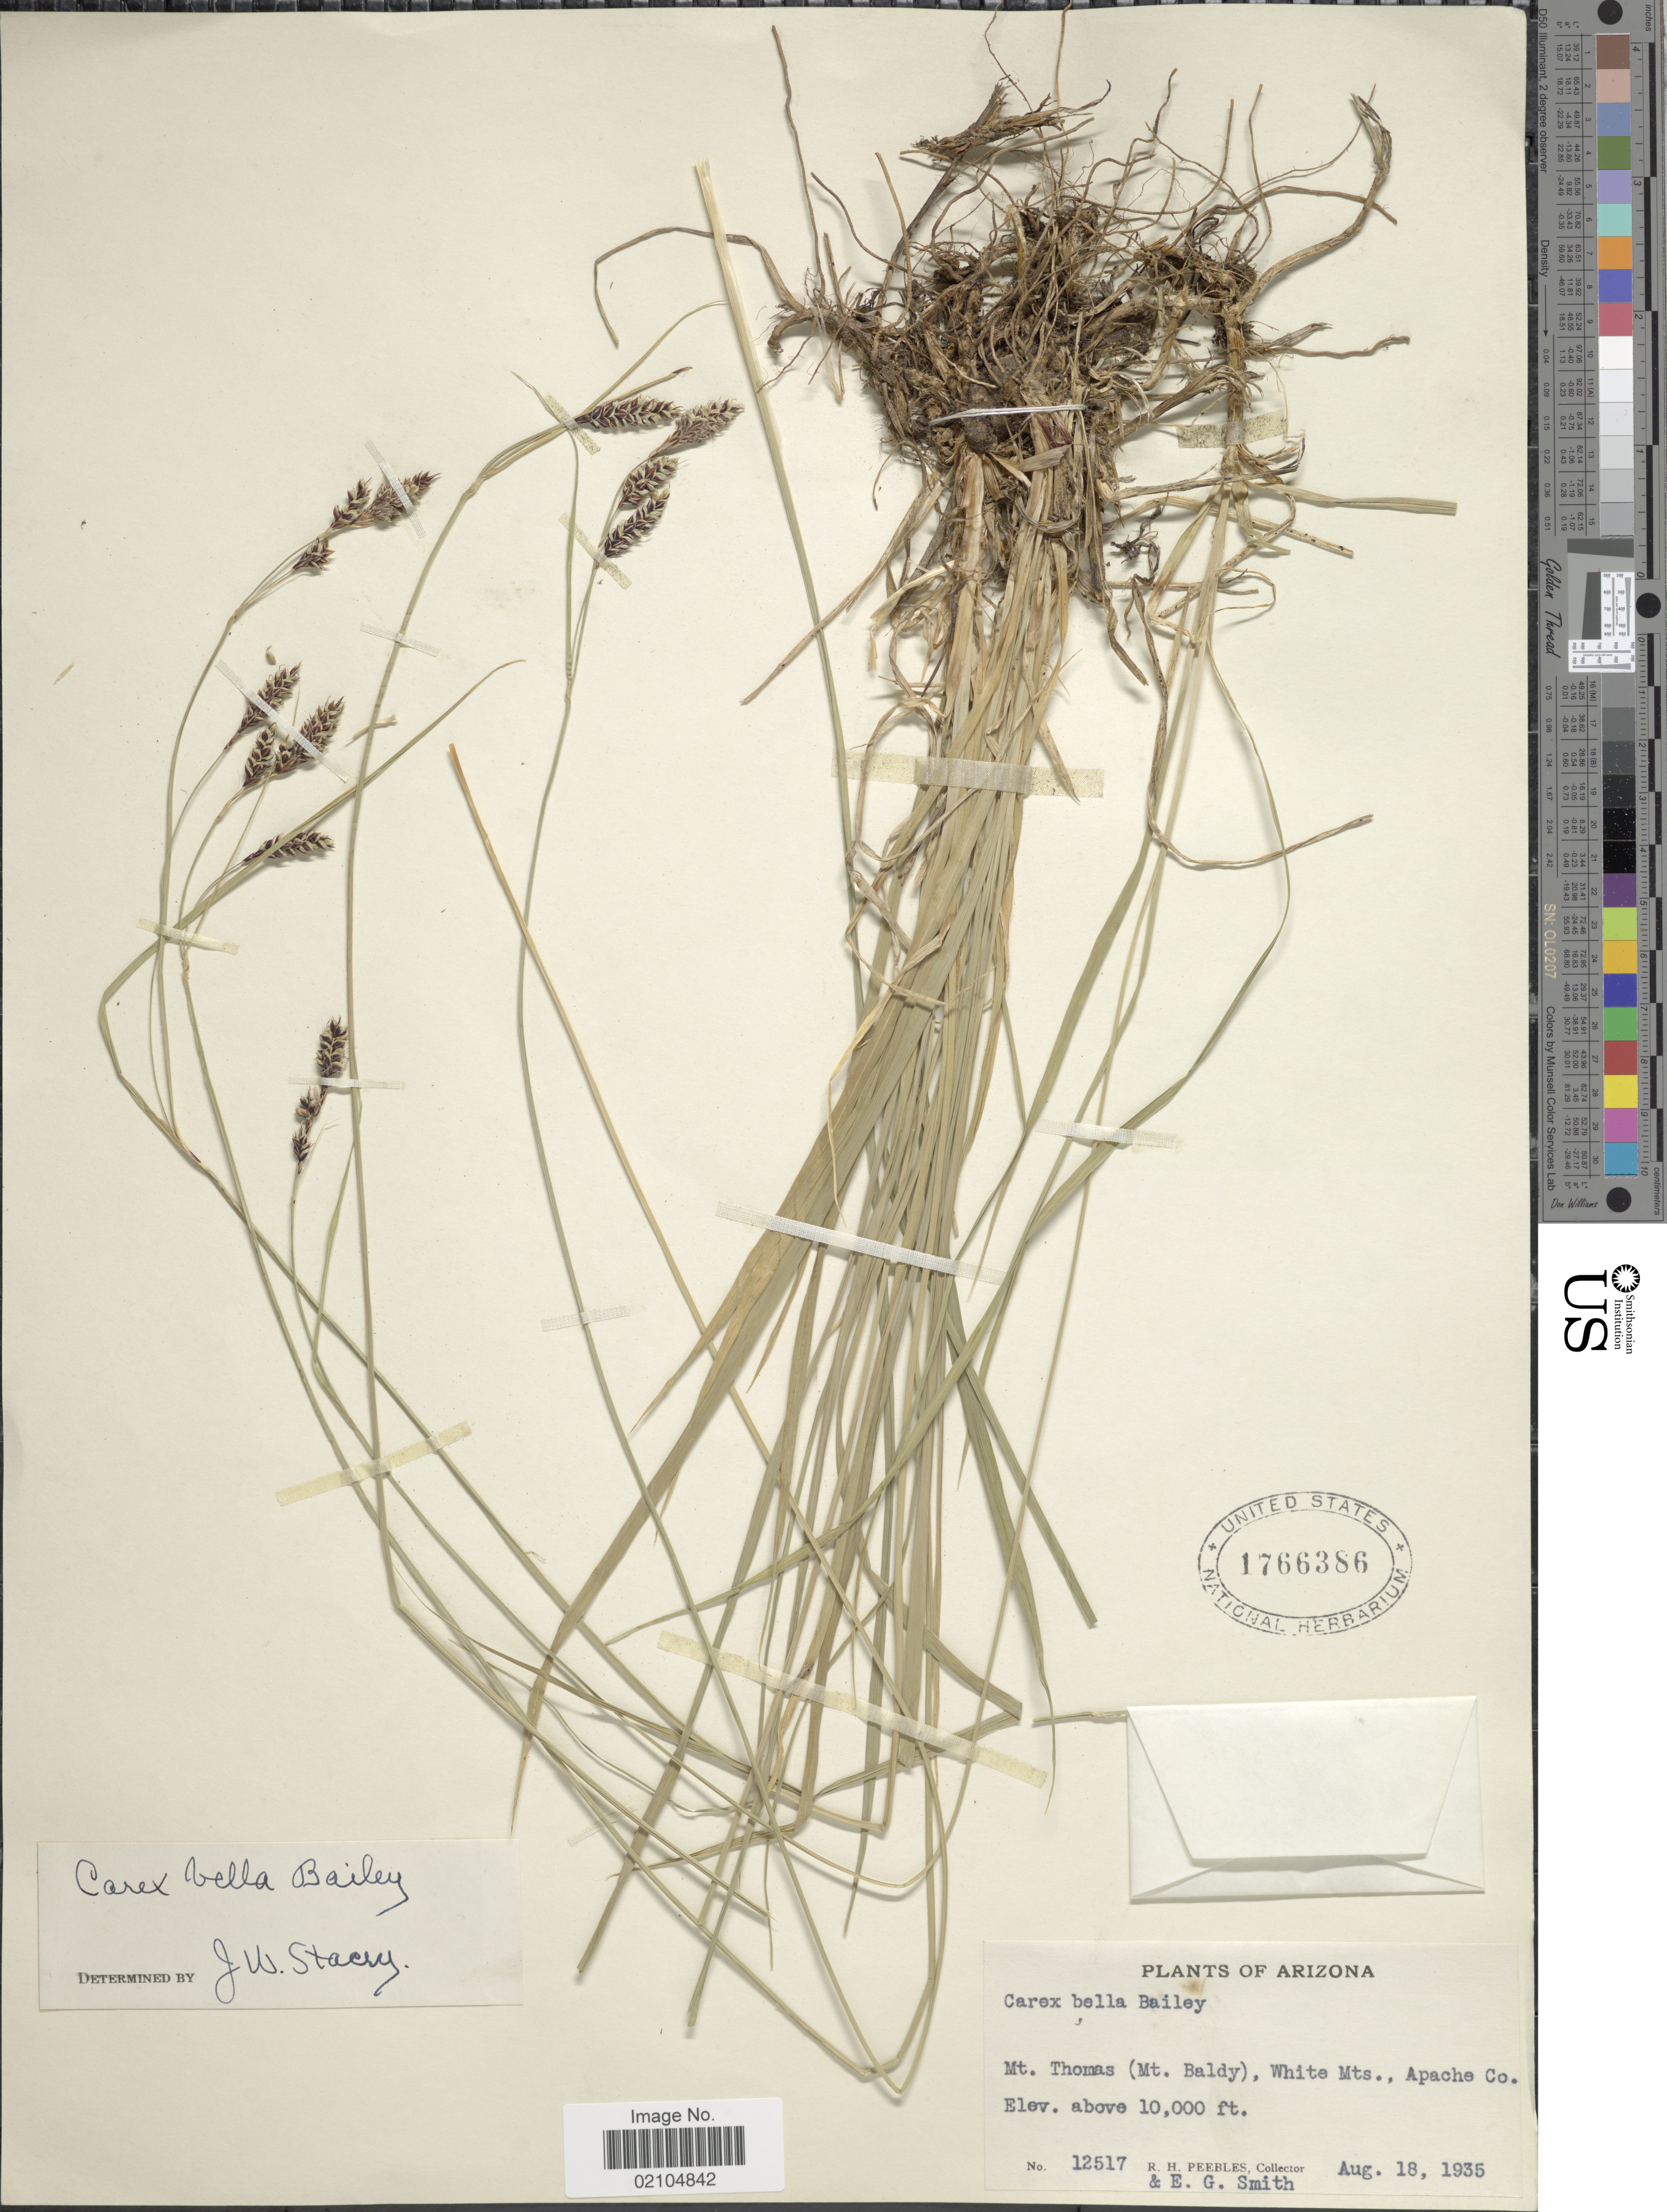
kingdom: Plantae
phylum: Tracheophyta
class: Liliopsida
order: Poales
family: Cyperaceae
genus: Carex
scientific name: Carex bella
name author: L.H. Bailey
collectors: R. H. Peebles & E. G. Smith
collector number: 12517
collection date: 1935-08-18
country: United States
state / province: Arizona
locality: Mt. Thomas (Mt. Baldy), White Mts., Apache Co.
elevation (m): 3048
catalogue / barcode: US 1766386